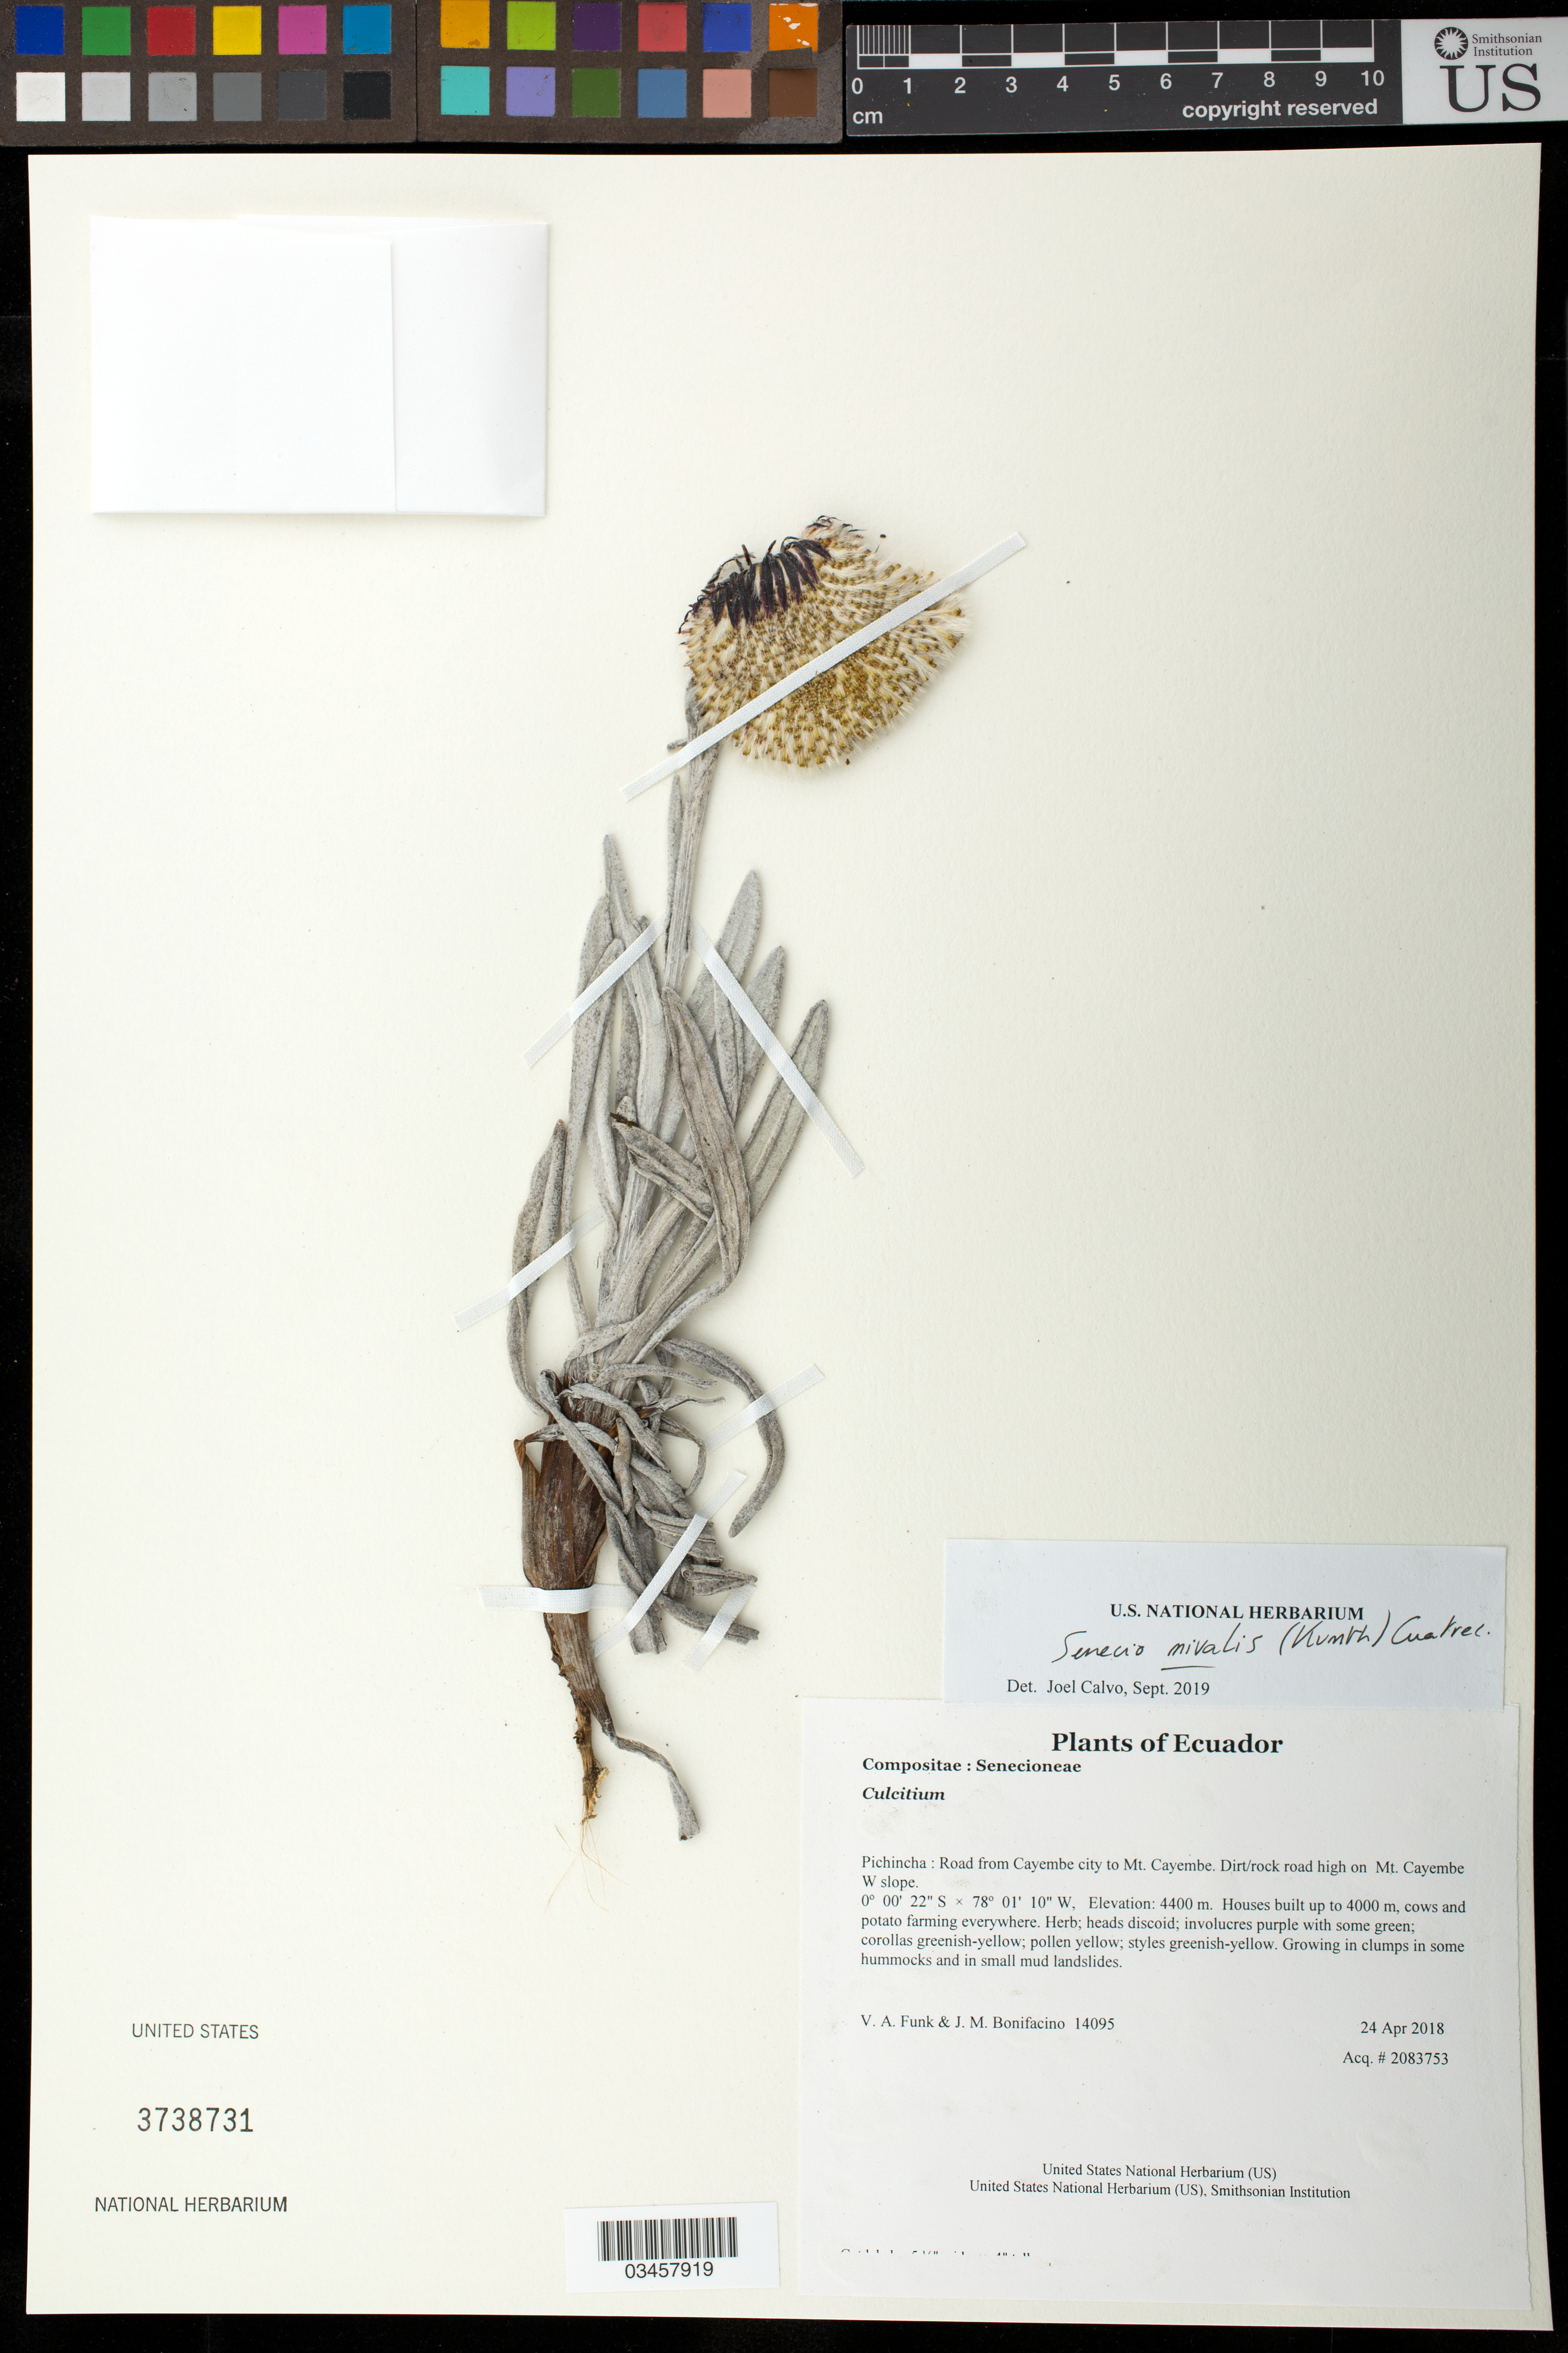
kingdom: Plantae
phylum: Tracheophyta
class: Magnoliopsida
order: Asterales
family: Asteraceae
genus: Senecio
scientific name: Senecio nivalis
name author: (Kunth) Cuatrec.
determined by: Calvo, Joel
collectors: V. Funk & M. Bonifacino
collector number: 14095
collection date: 2018-04-24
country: Ecuador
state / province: Pichincha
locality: Road from Cayembe city to Mt. Cayembe. Dirt/rock road high on Mt. Cayembe W slope.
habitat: Houses built up to 4000 m, cows and potato farming everywhere.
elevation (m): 4400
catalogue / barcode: US 3738731